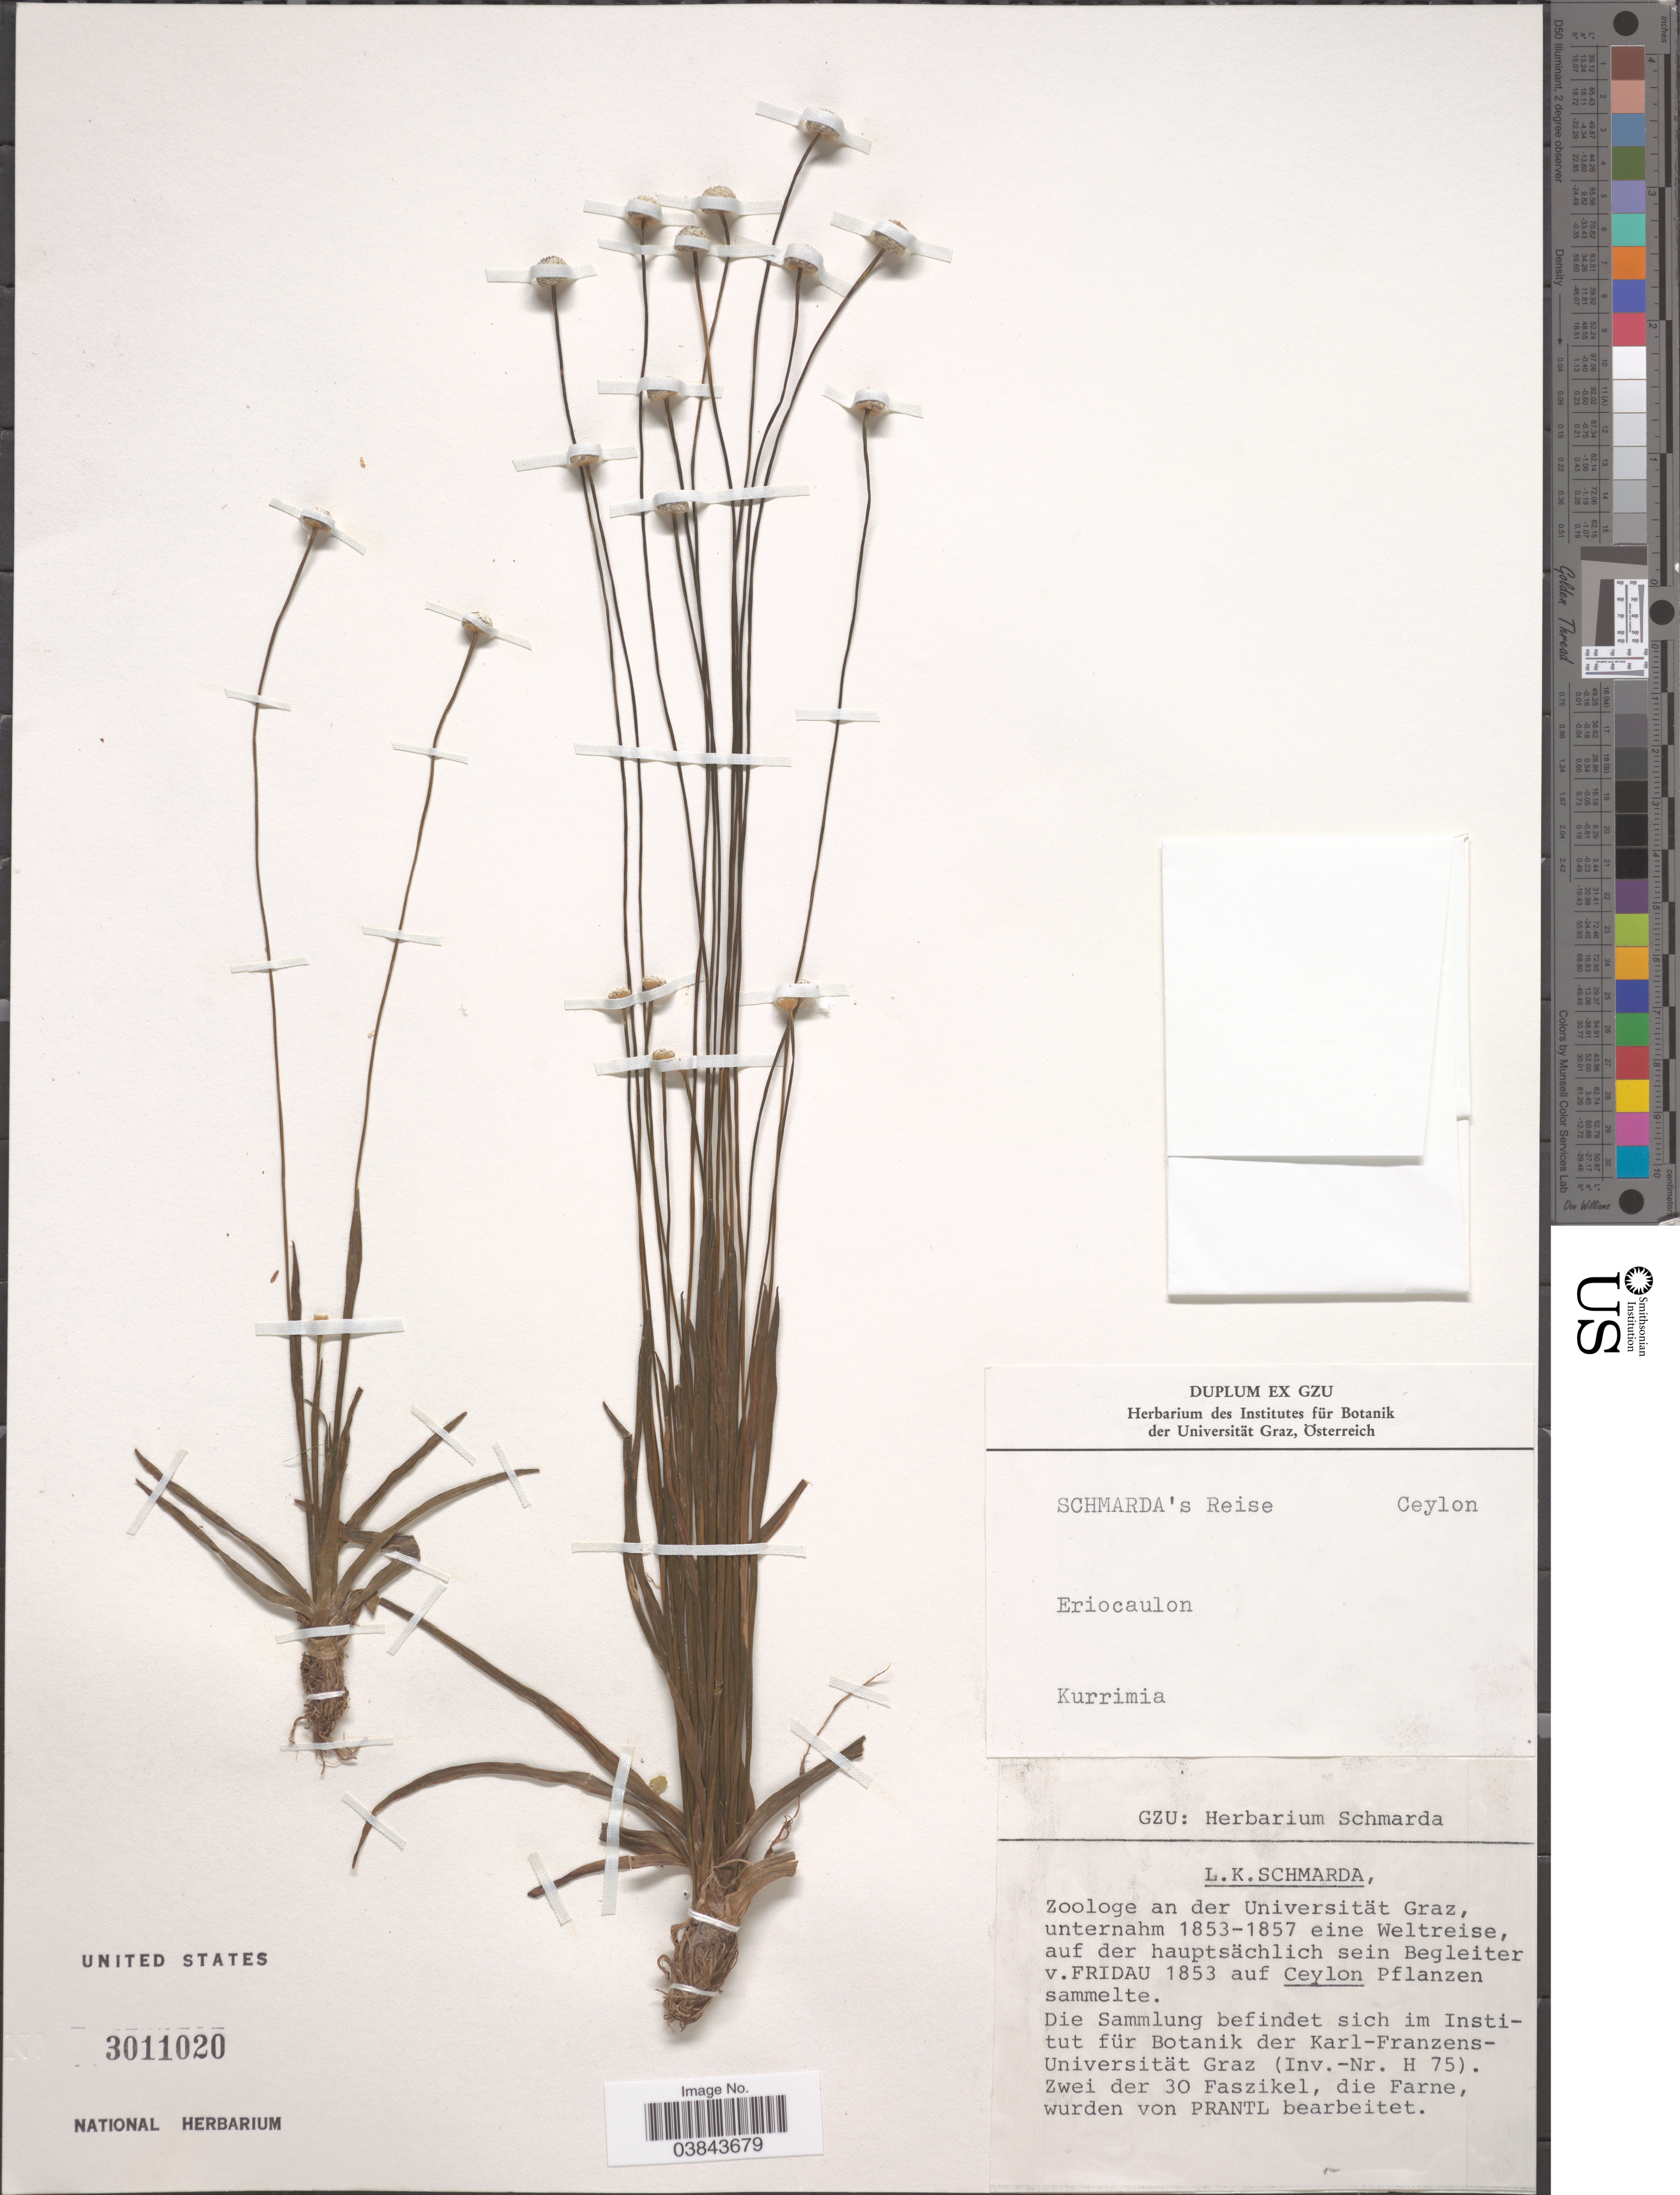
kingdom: Plantae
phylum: Tracheophyta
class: Liliopsida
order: Poales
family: Eriocaulaceae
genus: Eriocaulon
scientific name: Eriocaulon sp.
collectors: L. Schmarda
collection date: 1853/1857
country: Sri Lanka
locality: Ceylon. Die Sammlung befindet sich im Institut für Botanik der Karl-Franzens-Universität Graz (Inv. - Nr. 75). Zwei der 30 Gaszikel, die Farne, wurden von Prantl bearbeitet.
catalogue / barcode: US 3011020